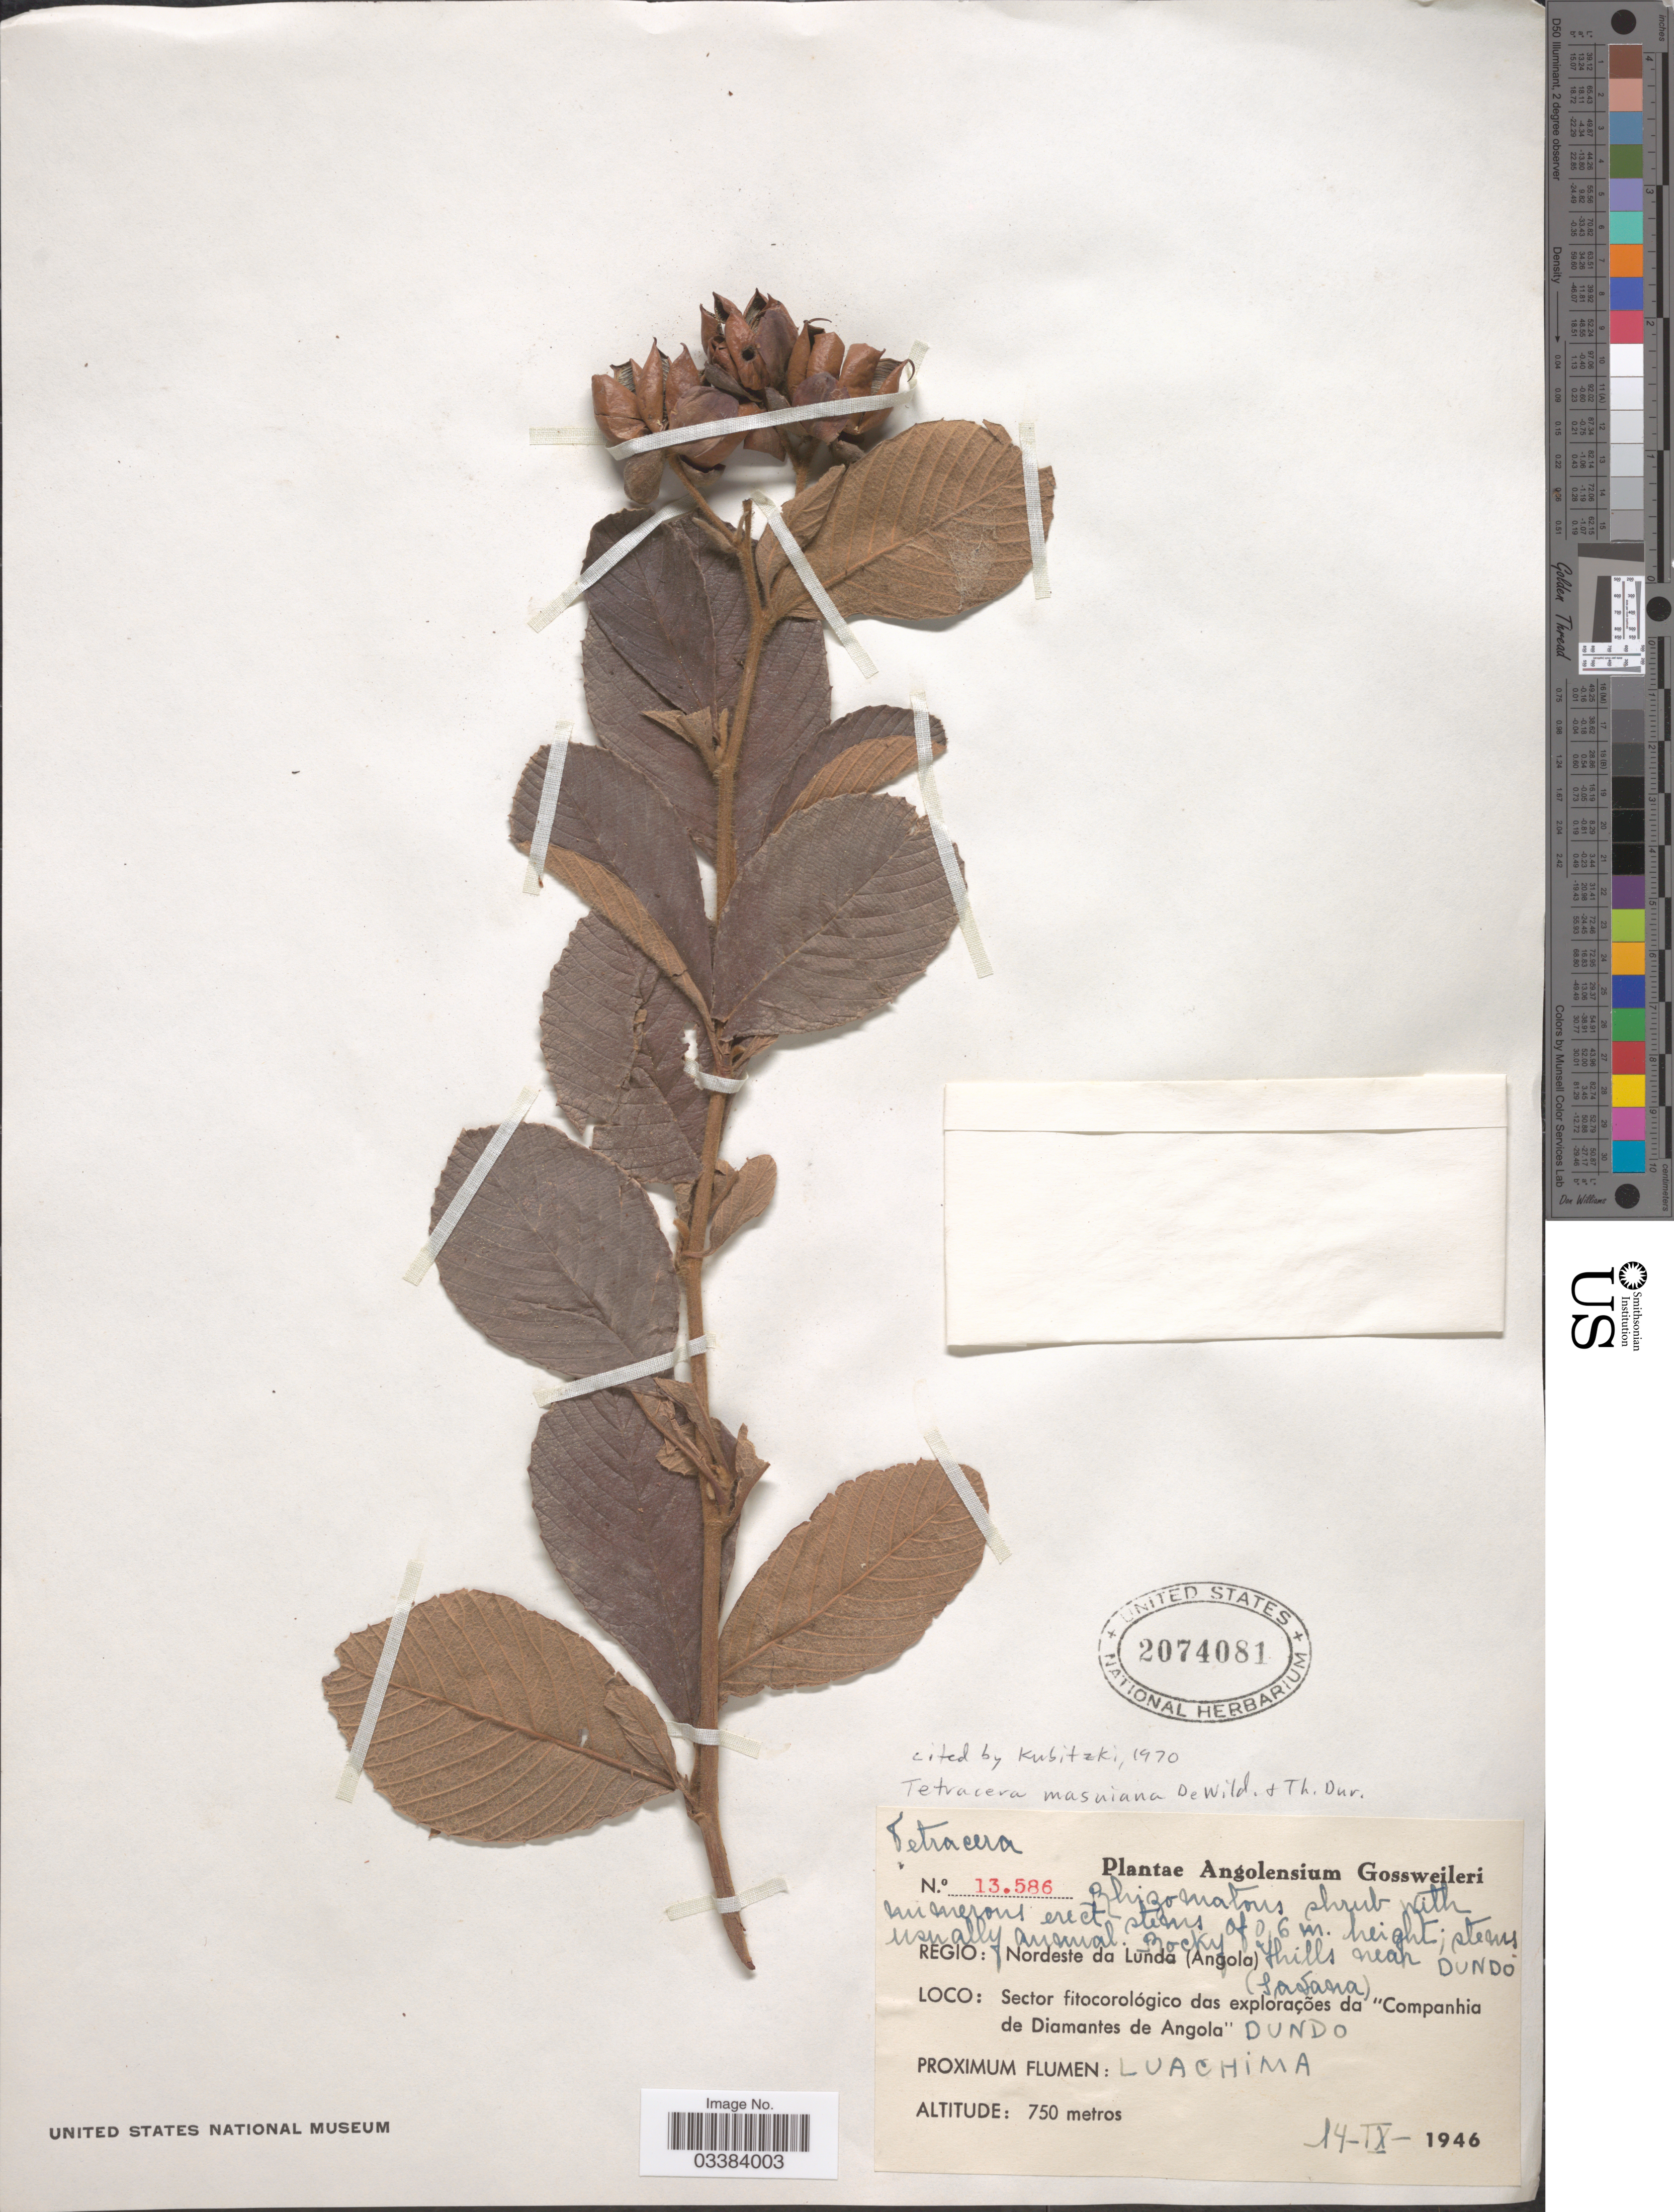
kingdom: Plantae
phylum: Tracheophyta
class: Magnoliopsida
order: Dilleniales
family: Dilleniaceae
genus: Tetracera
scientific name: Tetracera masuiana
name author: De Wild. & Durand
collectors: -. Gossweiler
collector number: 13586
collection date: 1946-09-14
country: Angola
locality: Regio: Nordeste da Lunda. Sector fitocorológico das explorações da "Companhia de Diamantes de Angola" Dundo. Proximum Flumen: Luachima.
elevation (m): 750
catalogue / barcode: US 2074081